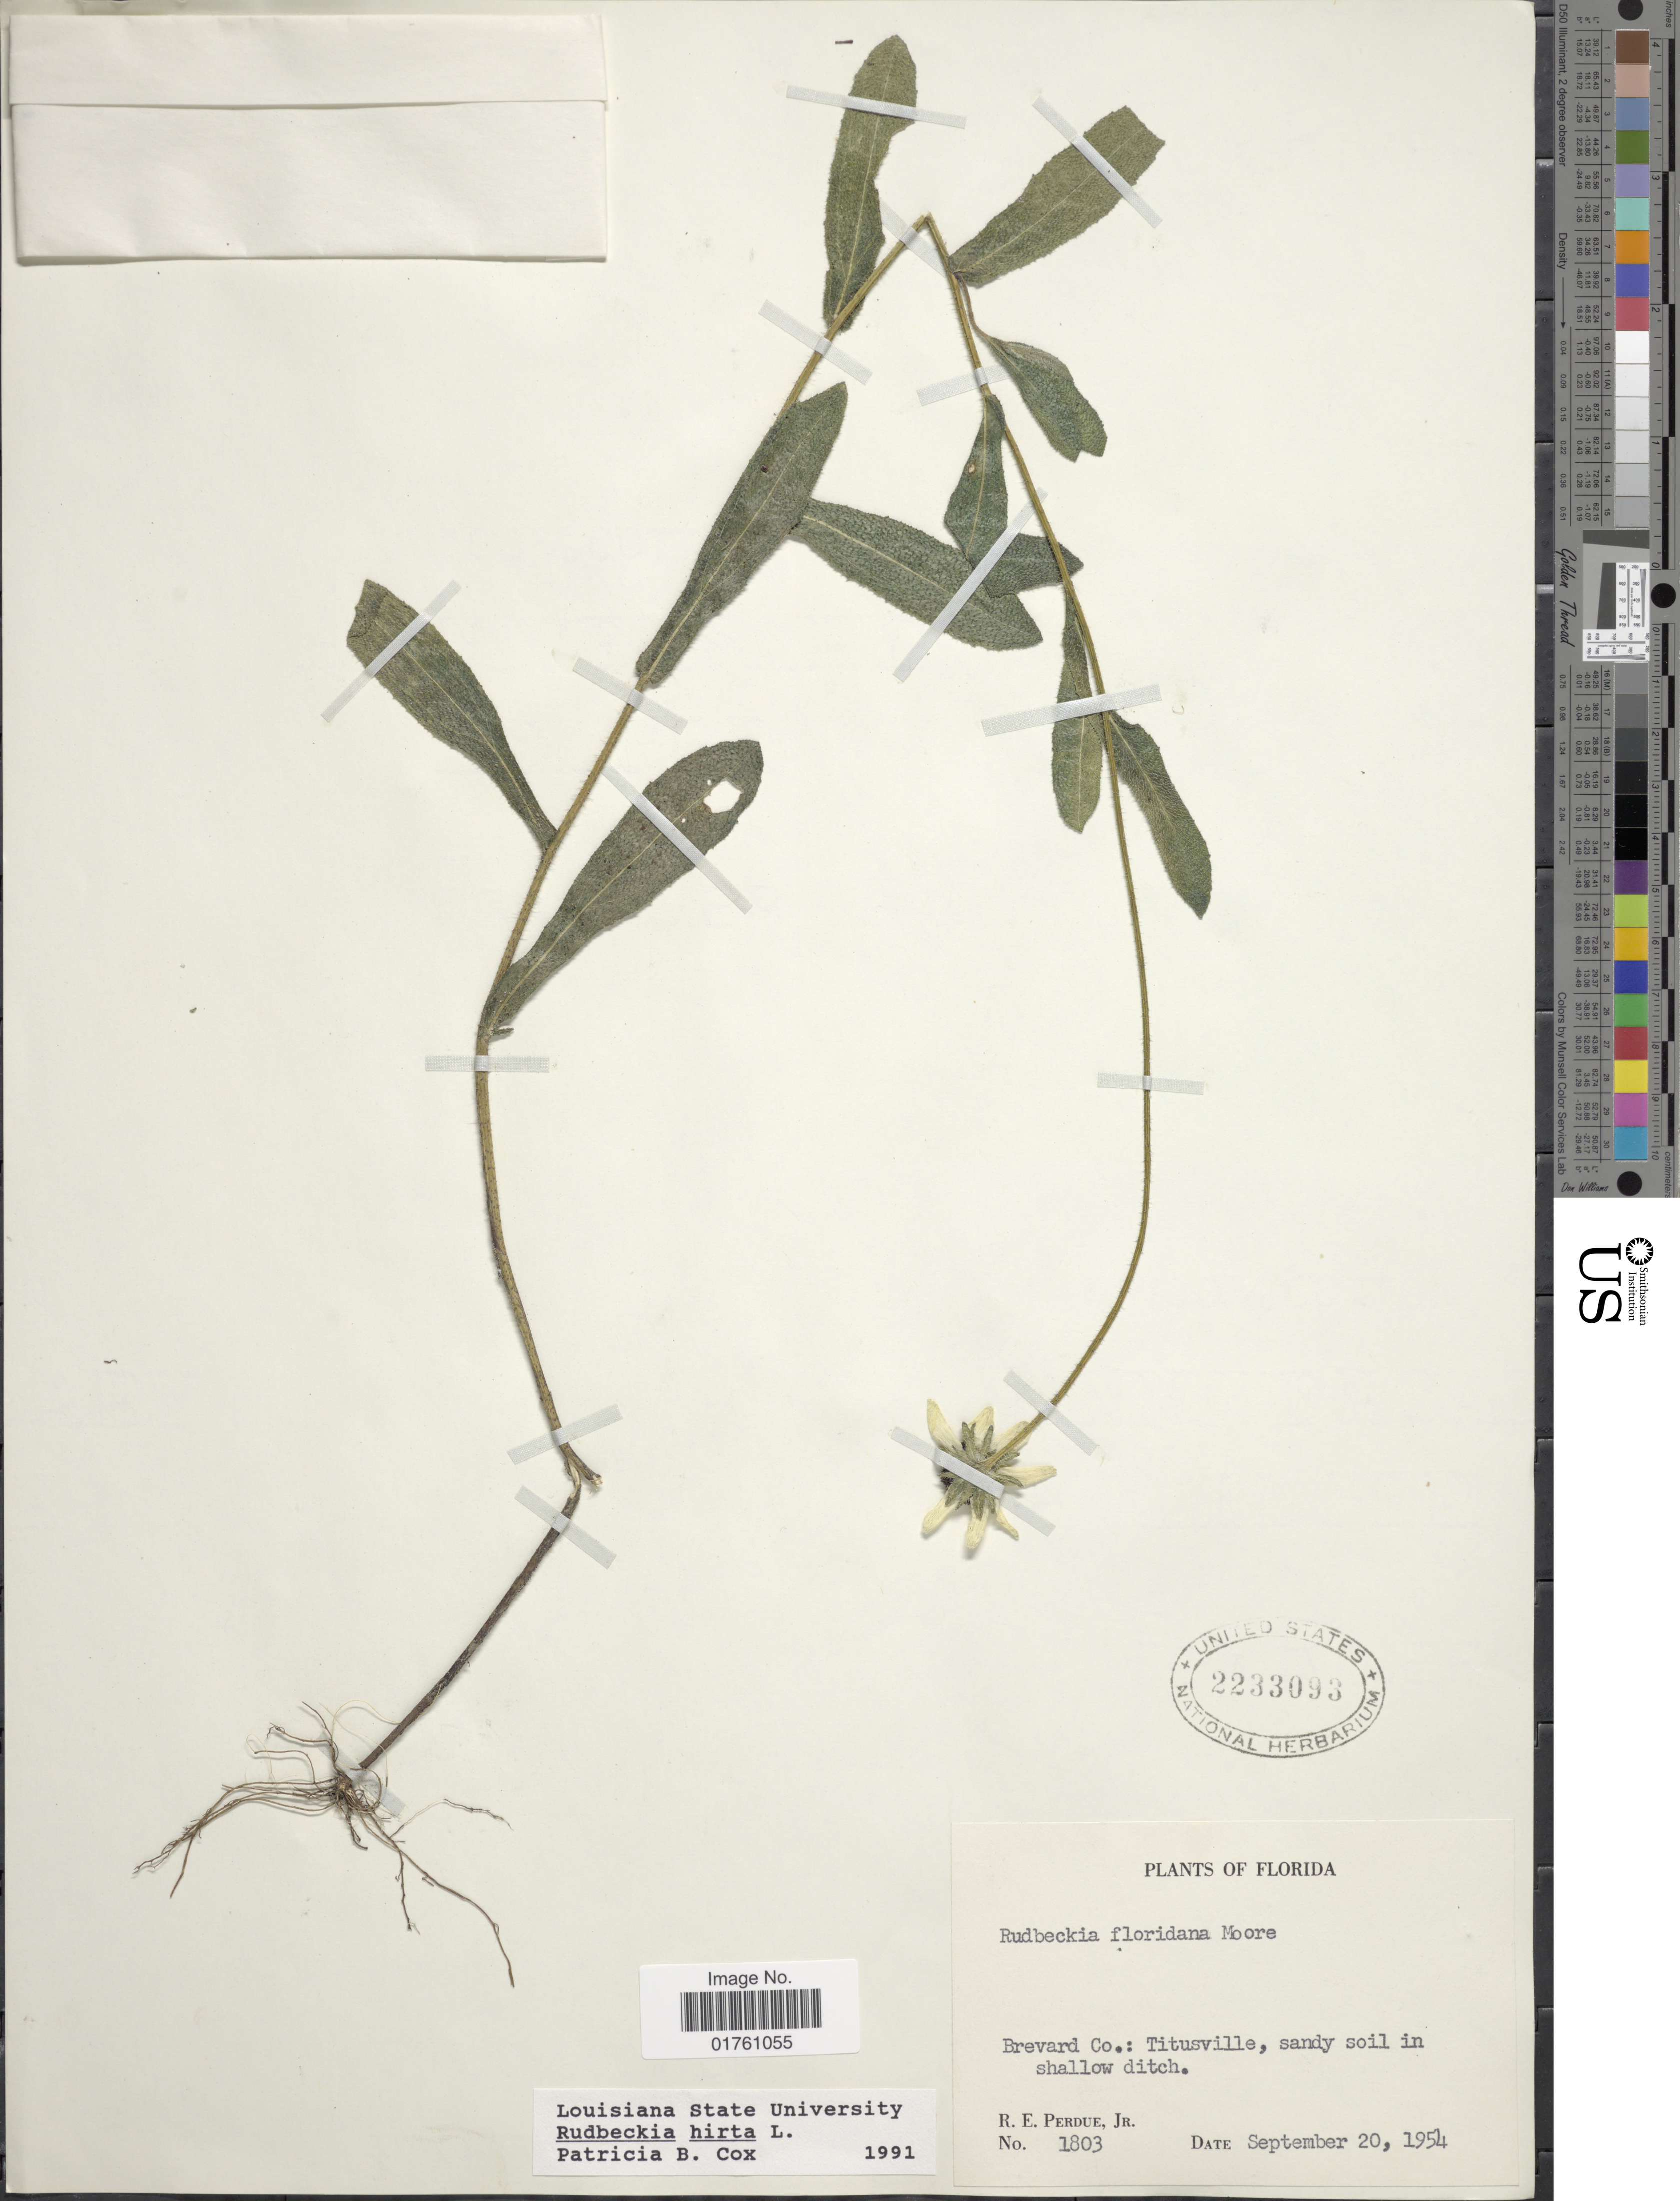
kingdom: Plantae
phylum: Tracheophyta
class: Magnoliopsida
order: Asterales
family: Asteraceae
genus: Rudbeckia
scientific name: Rudbeckia hirta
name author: L.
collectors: R. E. Perdue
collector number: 1803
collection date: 1954-09-20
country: United States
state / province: Florida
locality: Brevard Co: titusville, sandy soil in shallow ditch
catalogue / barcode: US 2233093